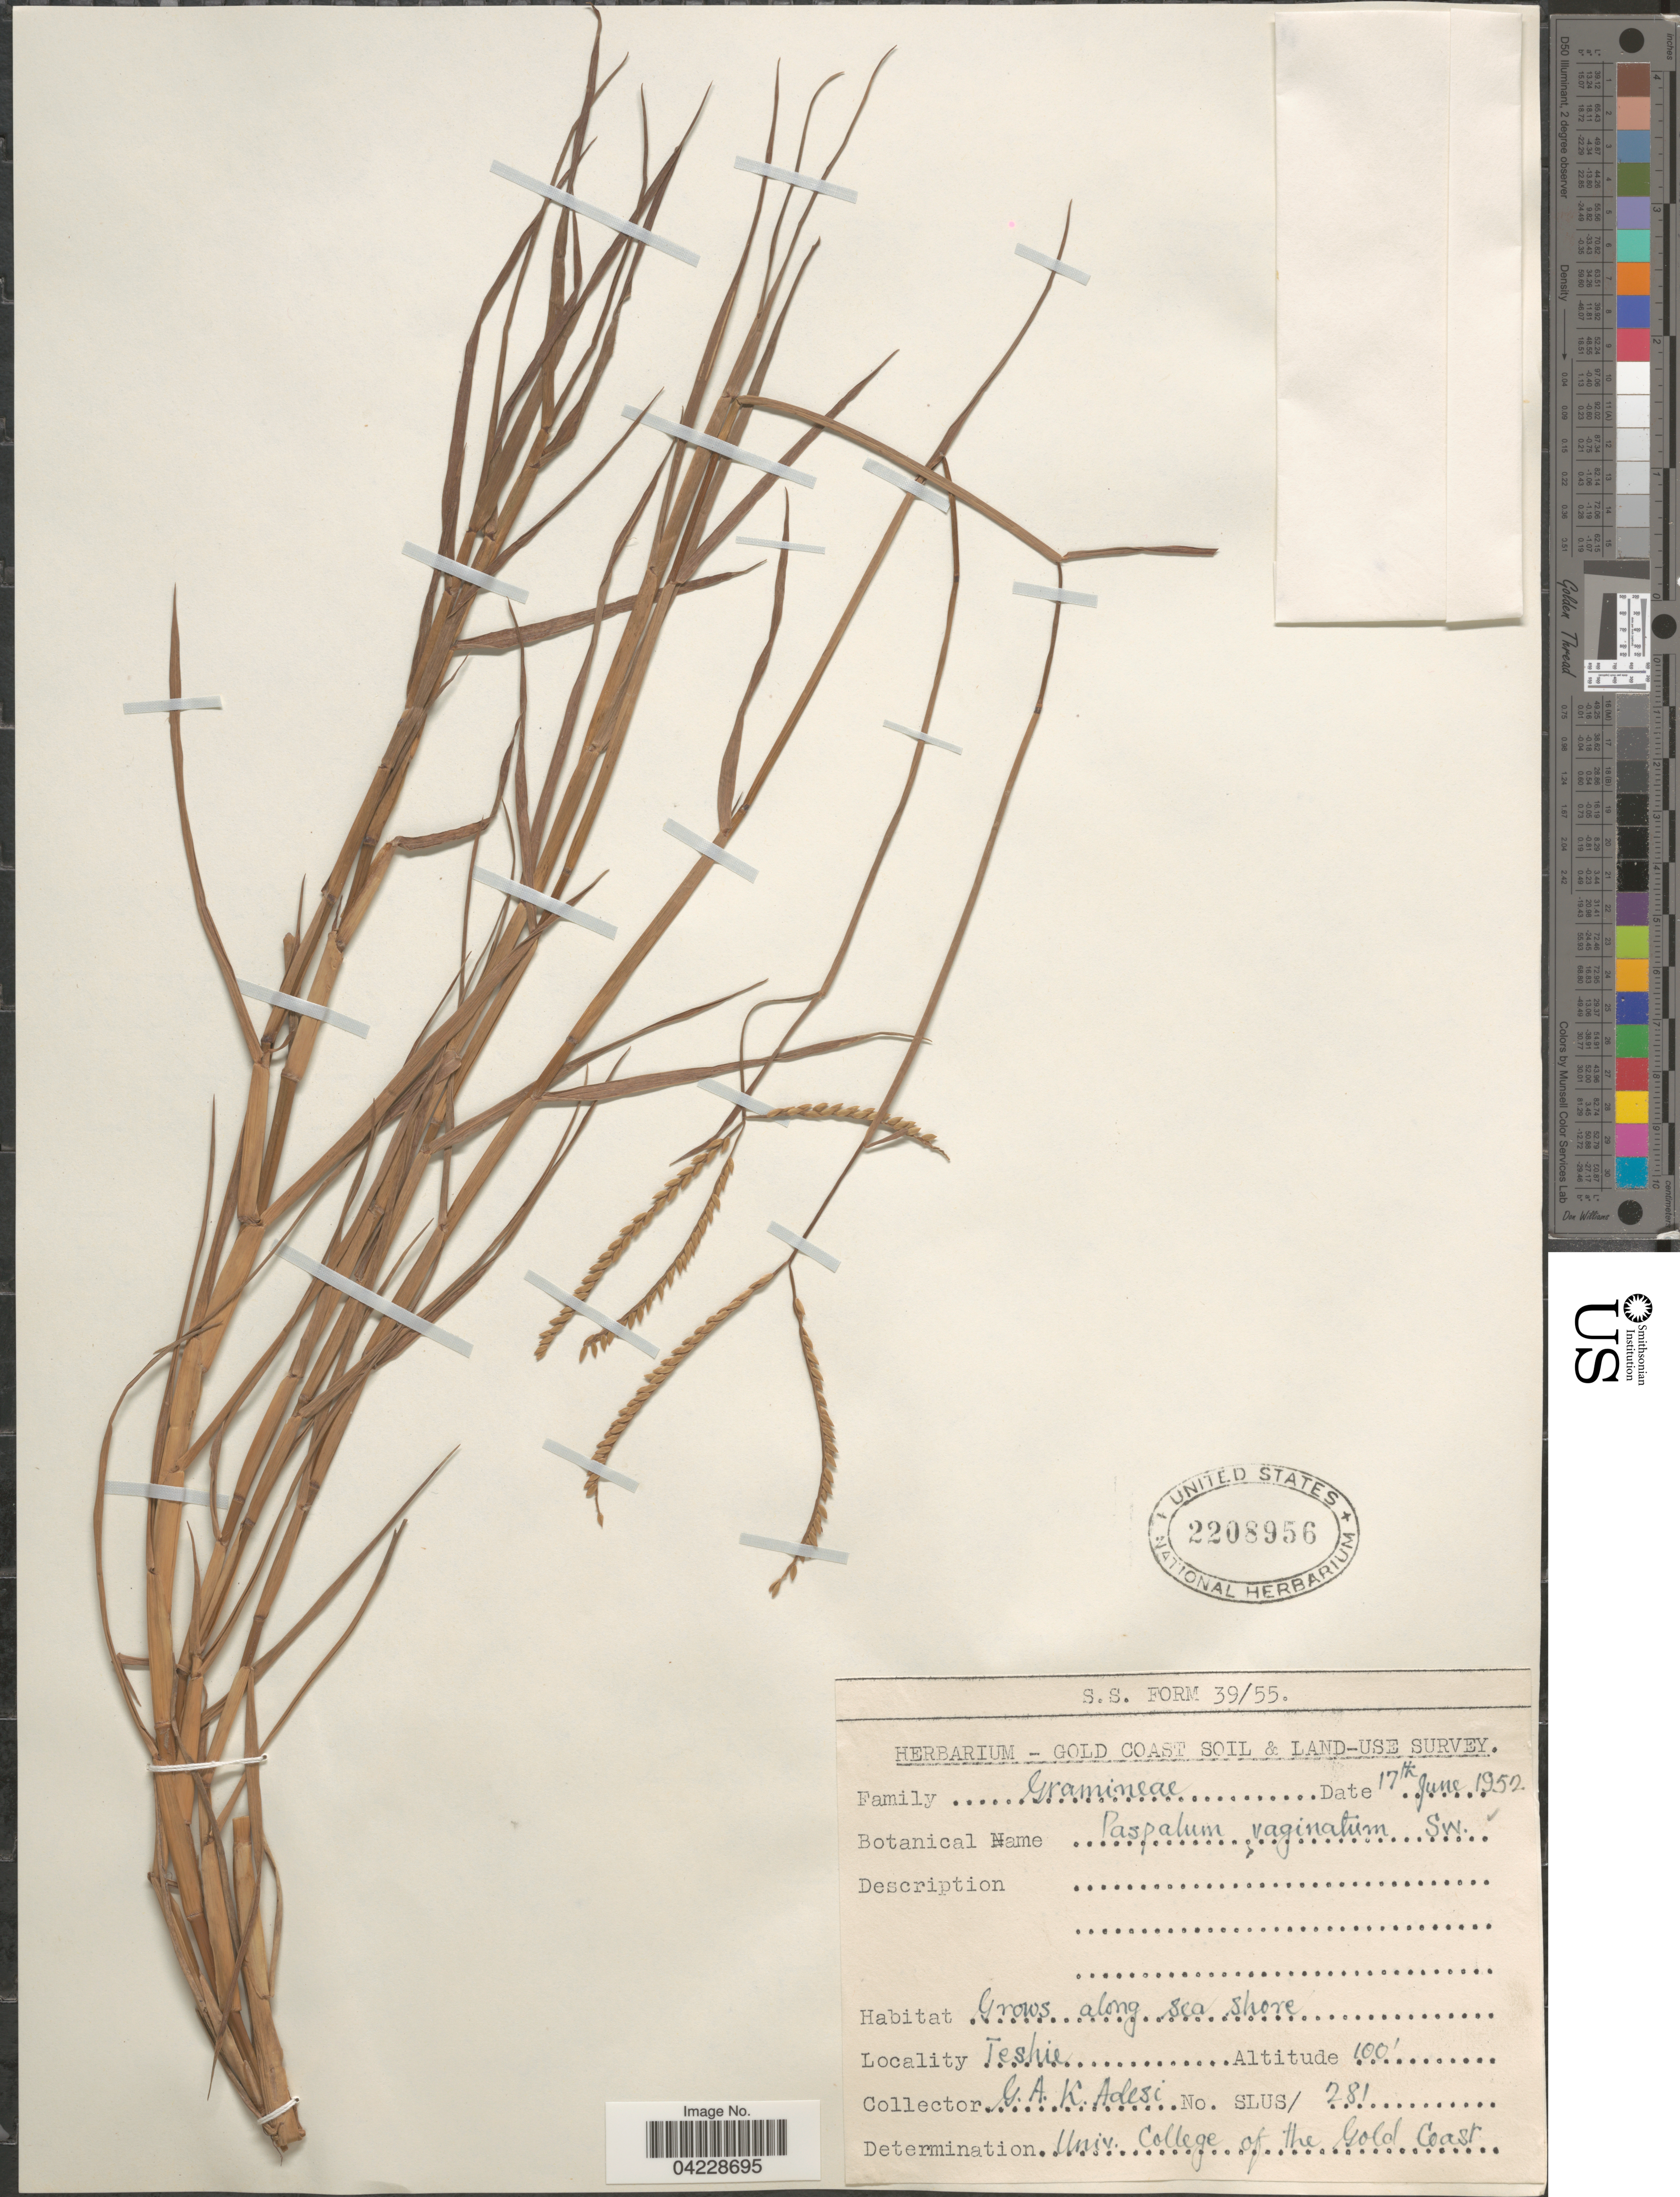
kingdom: Plantae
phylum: Tracheophyta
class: Liliopsida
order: Poales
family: Poaceae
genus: Paspalum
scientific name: Paspalum vaginatum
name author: Sw.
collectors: G. A. K. Adesi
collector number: SLUS/281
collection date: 1952-06-17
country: Ghana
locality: Gold Coast soil & Land-Use Survey. Along sea shore. Teshie.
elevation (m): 30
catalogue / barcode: US 2208956